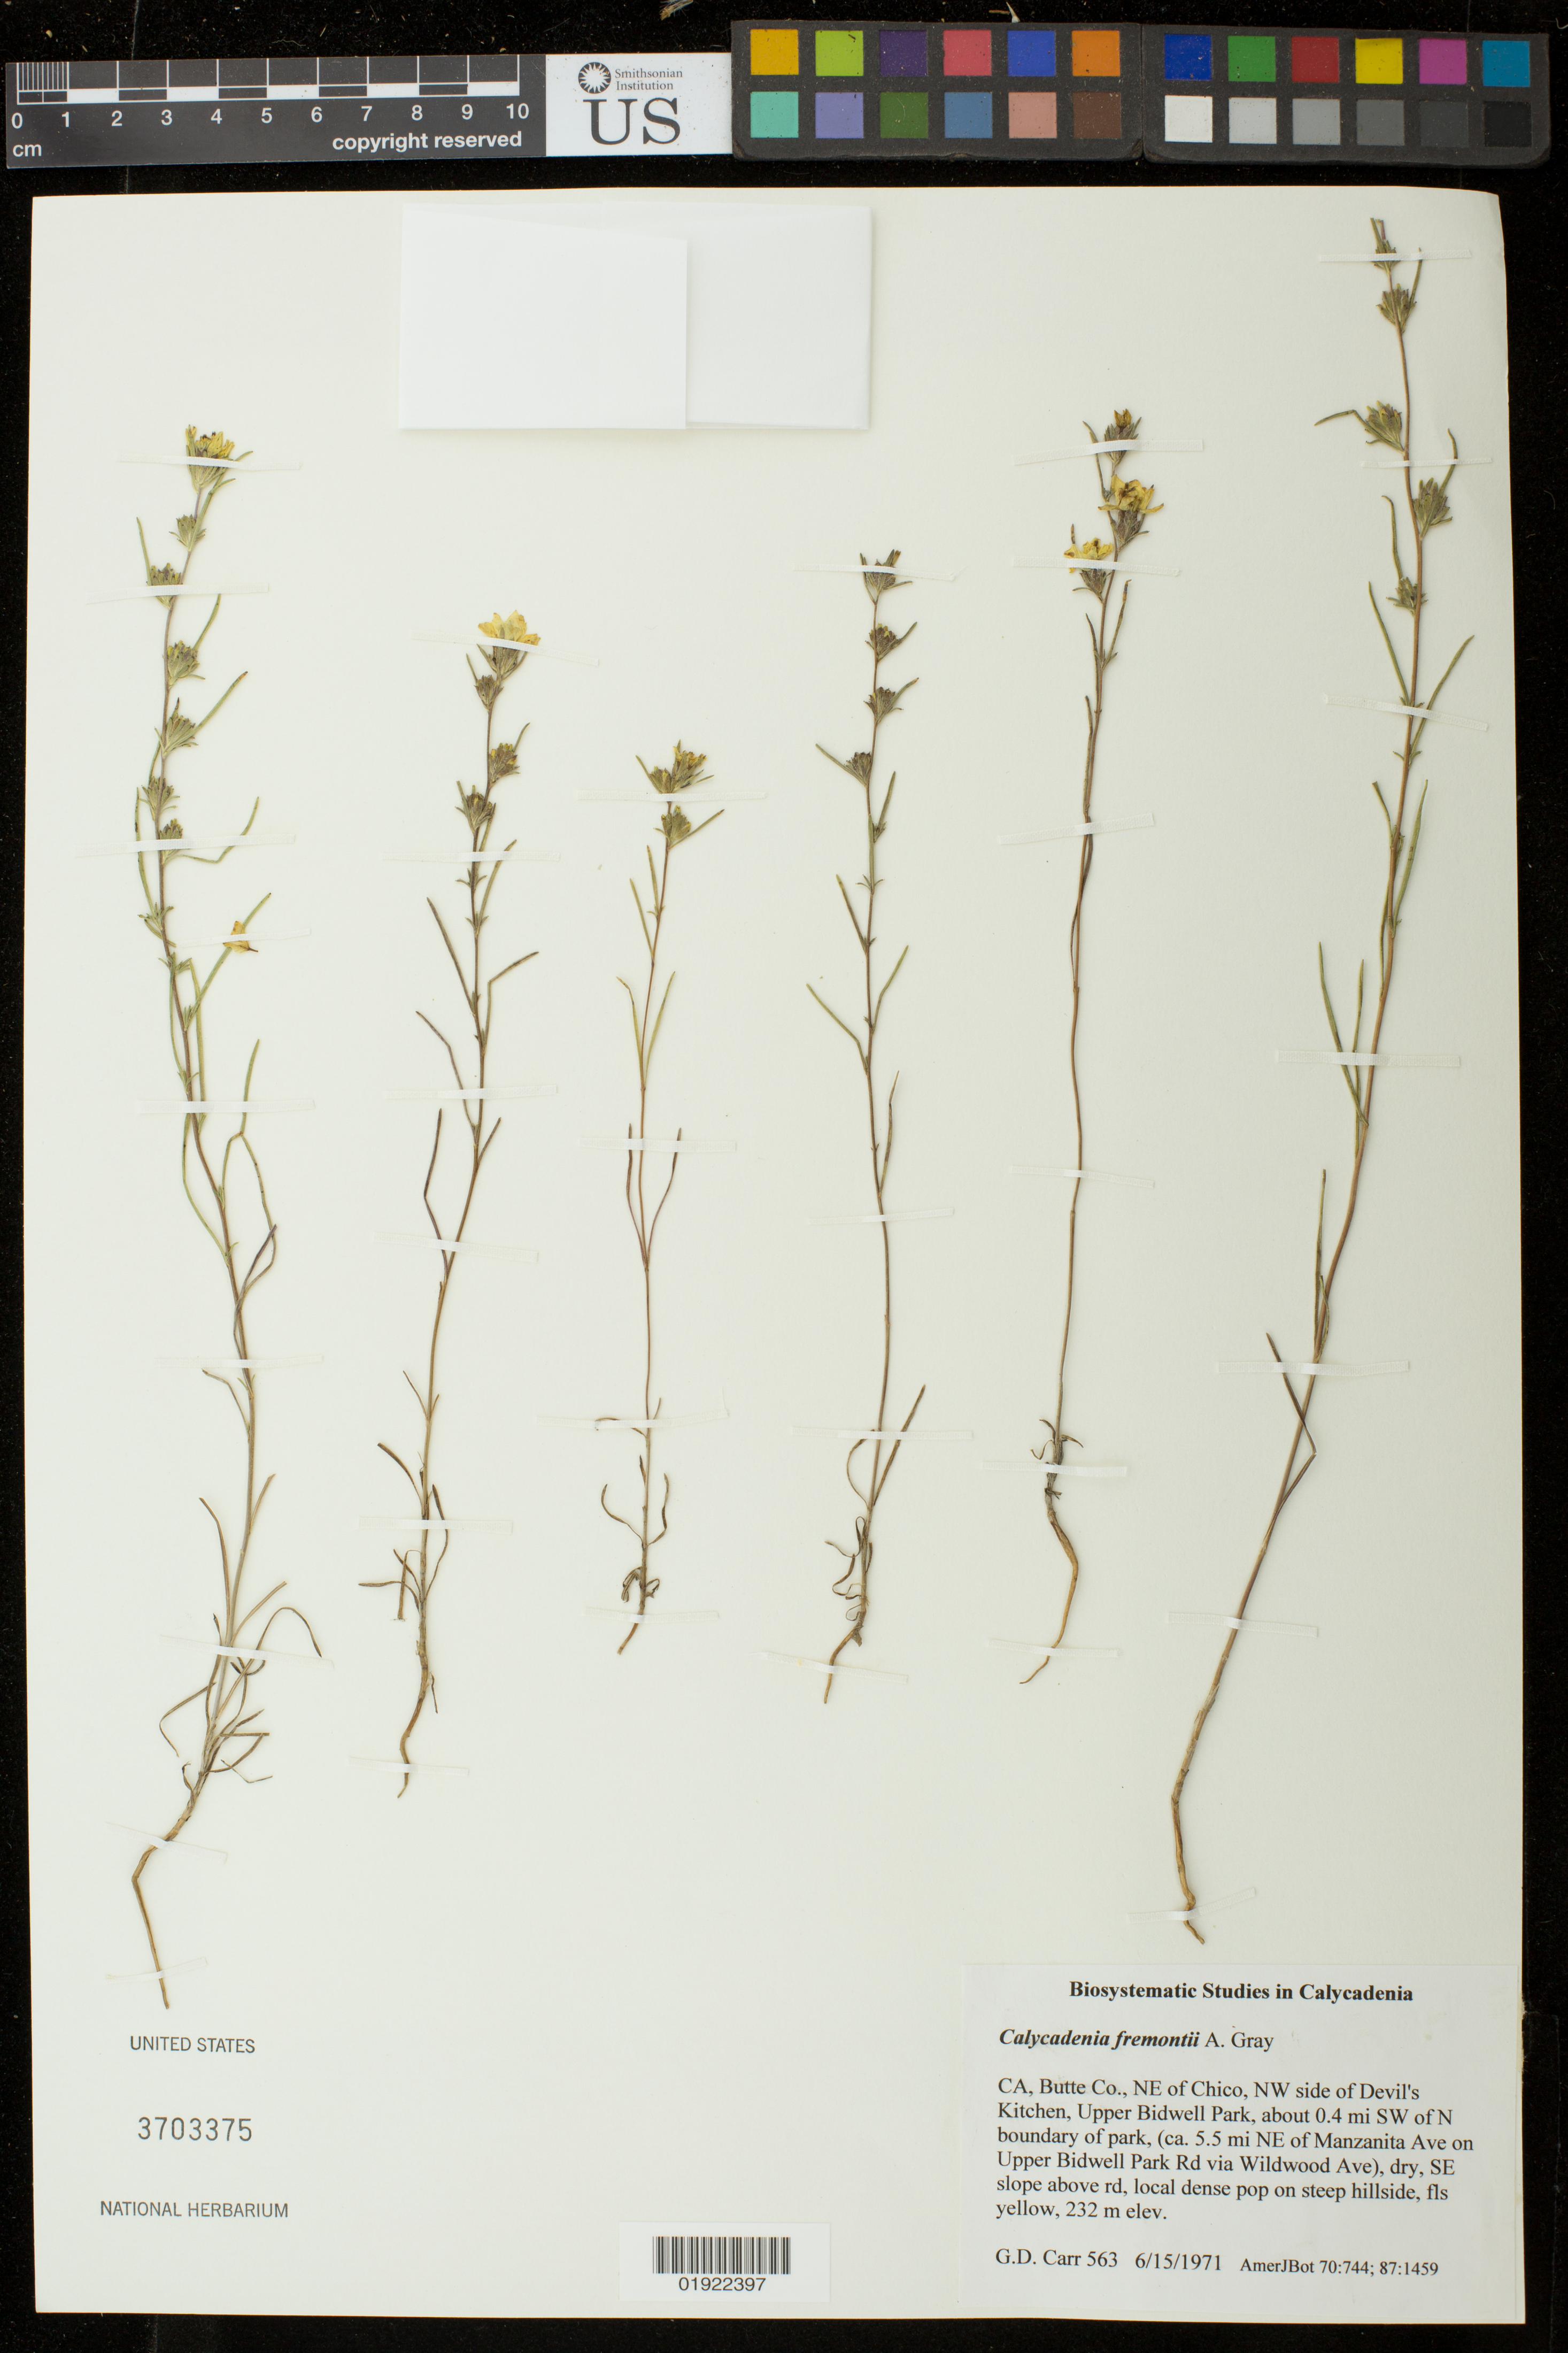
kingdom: Plantae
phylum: Tracheophyta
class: Magnoliopsida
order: Asterales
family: Asteraceae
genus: Calycadenia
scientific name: Calycadenia fremontii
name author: A. Gray in Emory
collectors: G. Carr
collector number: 563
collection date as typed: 6/15/1971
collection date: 1971-06-15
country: United States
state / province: California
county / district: Butte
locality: NE of Chico, NW side of Devil's Kitchen, Upper Bidwell Park, about 0.4 mi SW of N boundary of park, (ca. 5.5 mi NE of Manzanita Ave on Upper Bidwell Park Rd via Wildwood Ave), SE slope above rd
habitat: dry, slope above rd, local dense opo on steep hillside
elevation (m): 232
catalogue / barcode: US 3703375